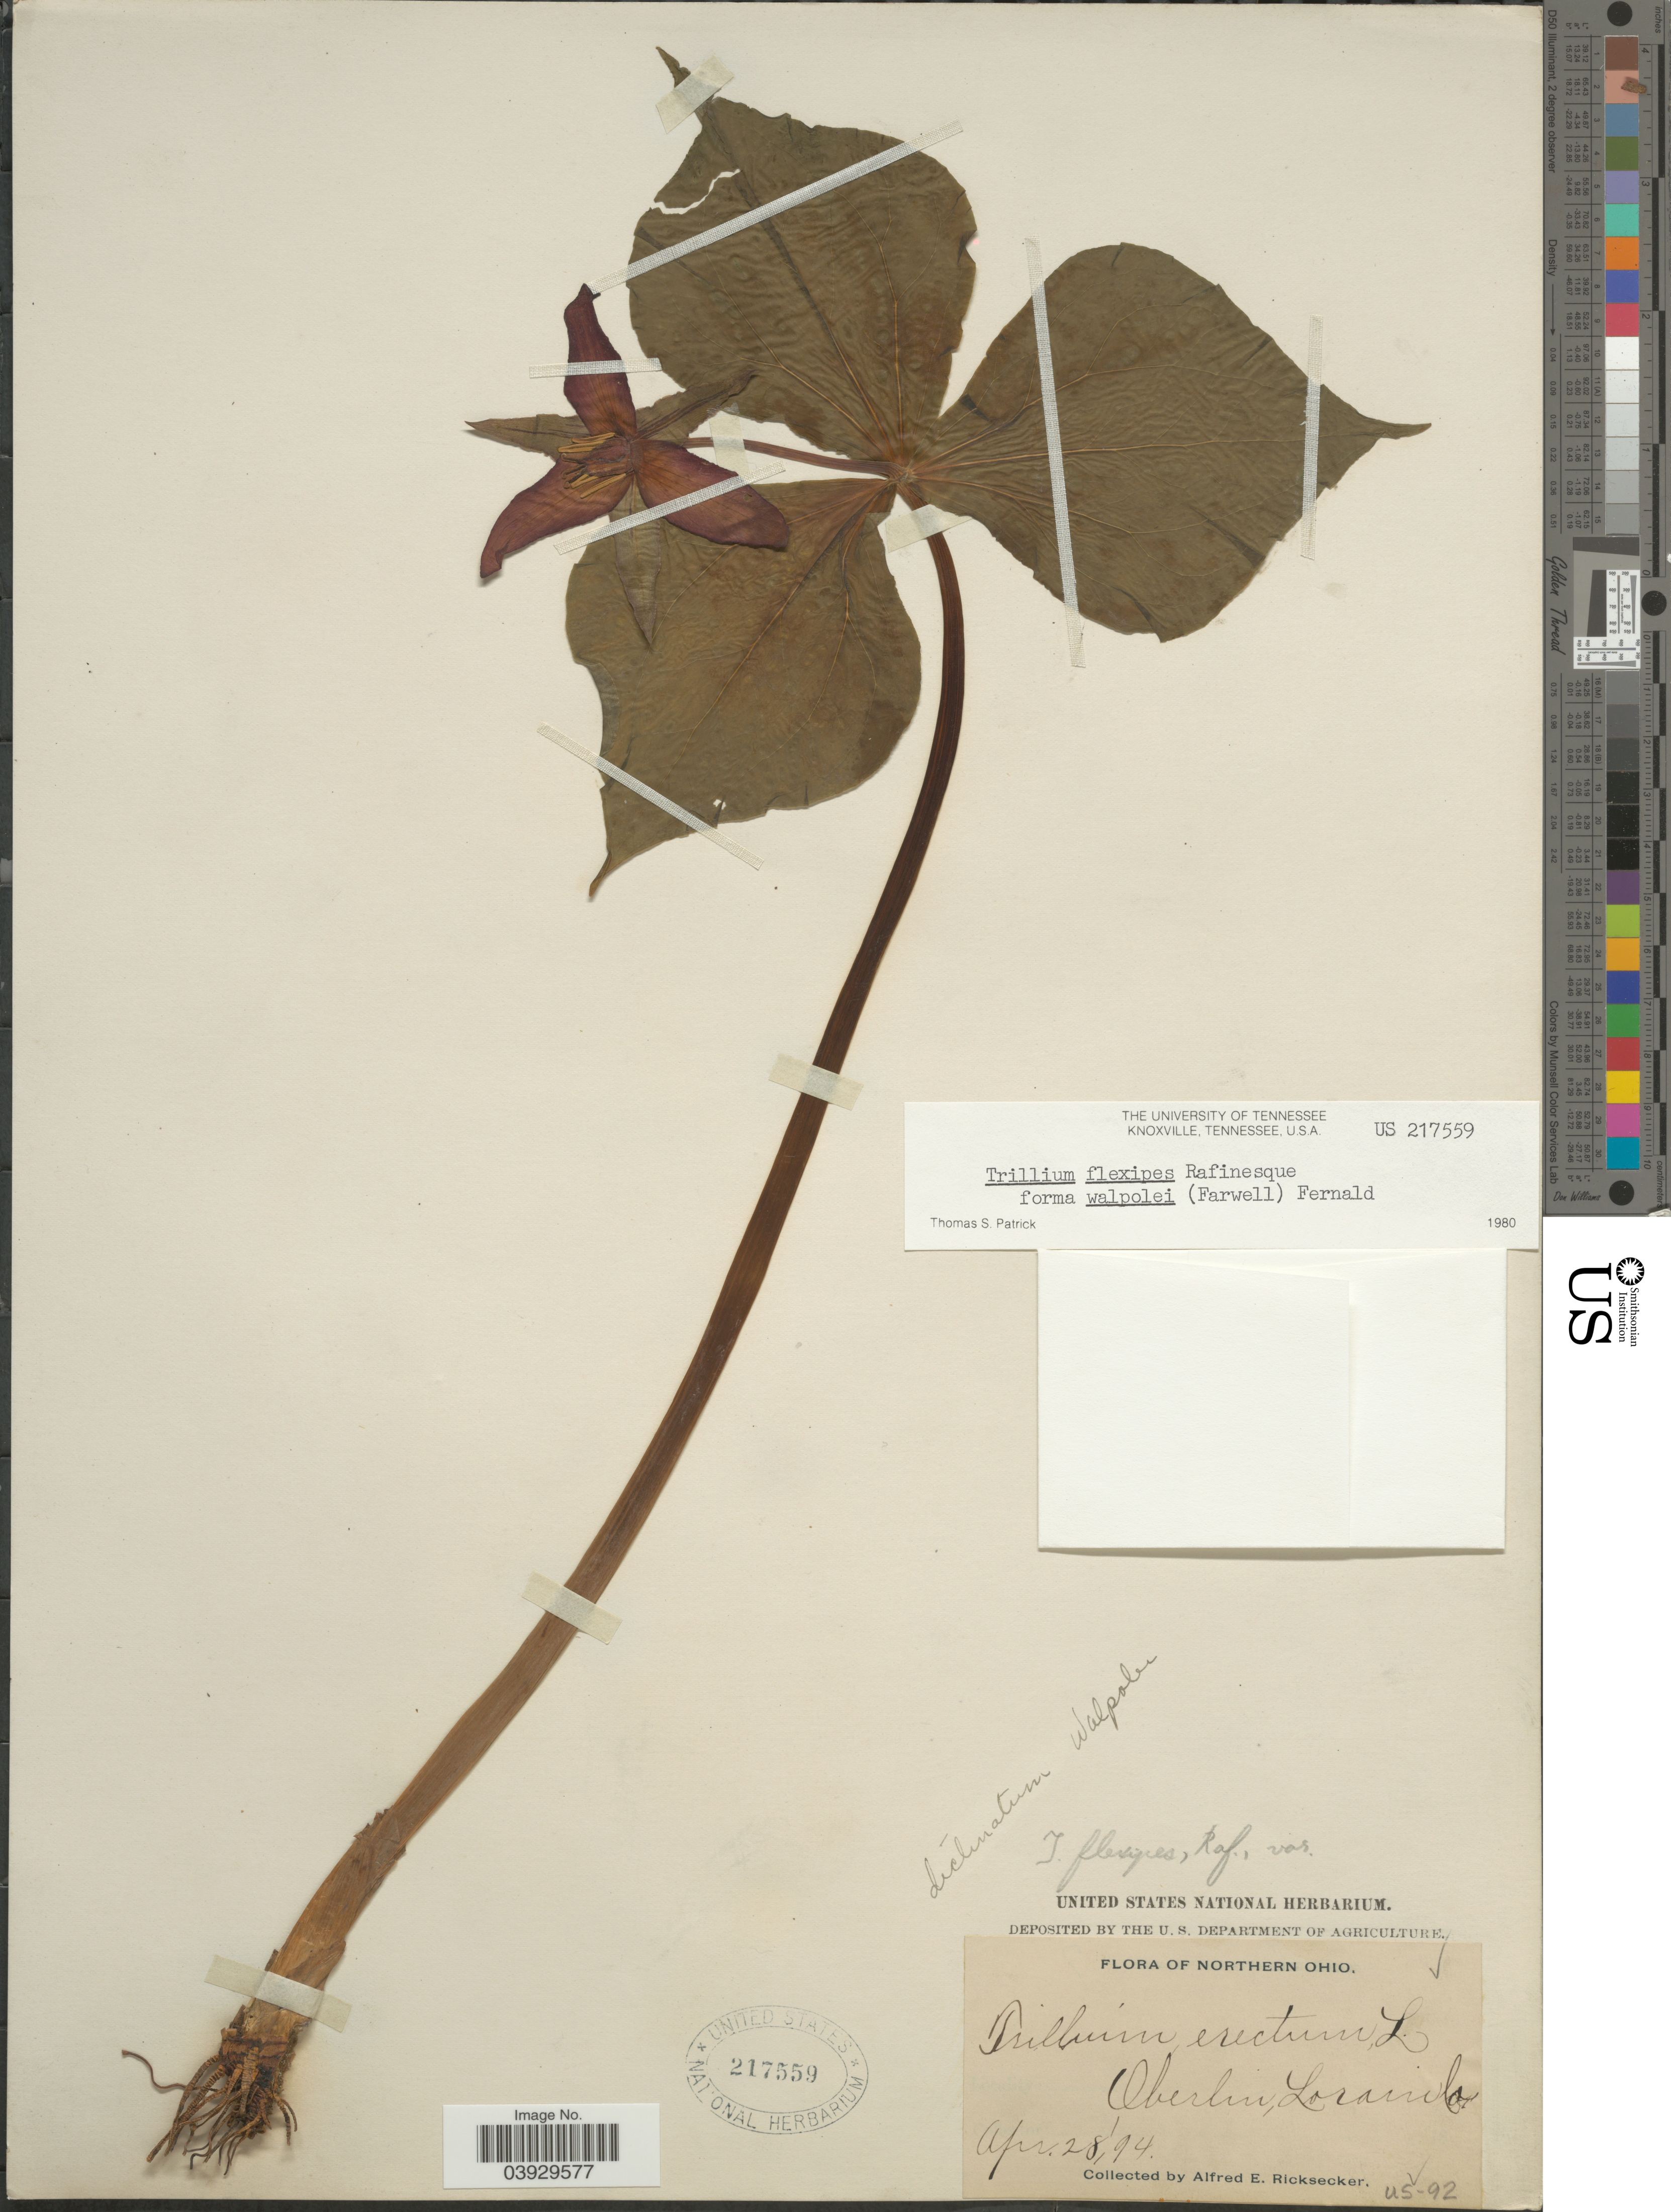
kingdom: Plantae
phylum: Tracheophyta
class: Liliopsida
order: Liliales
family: Melanthiaceae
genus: Trillium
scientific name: Trillium flexipes f. walpolei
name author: (Farw.) Fernald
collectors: A. E. Ricksecker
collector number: US-92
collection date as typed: Transcribed d/m/y: 28/4/94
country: United States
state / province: Ohio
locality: Northern Ohio. Oberlin, Lorain Co.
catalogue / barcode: US 217559